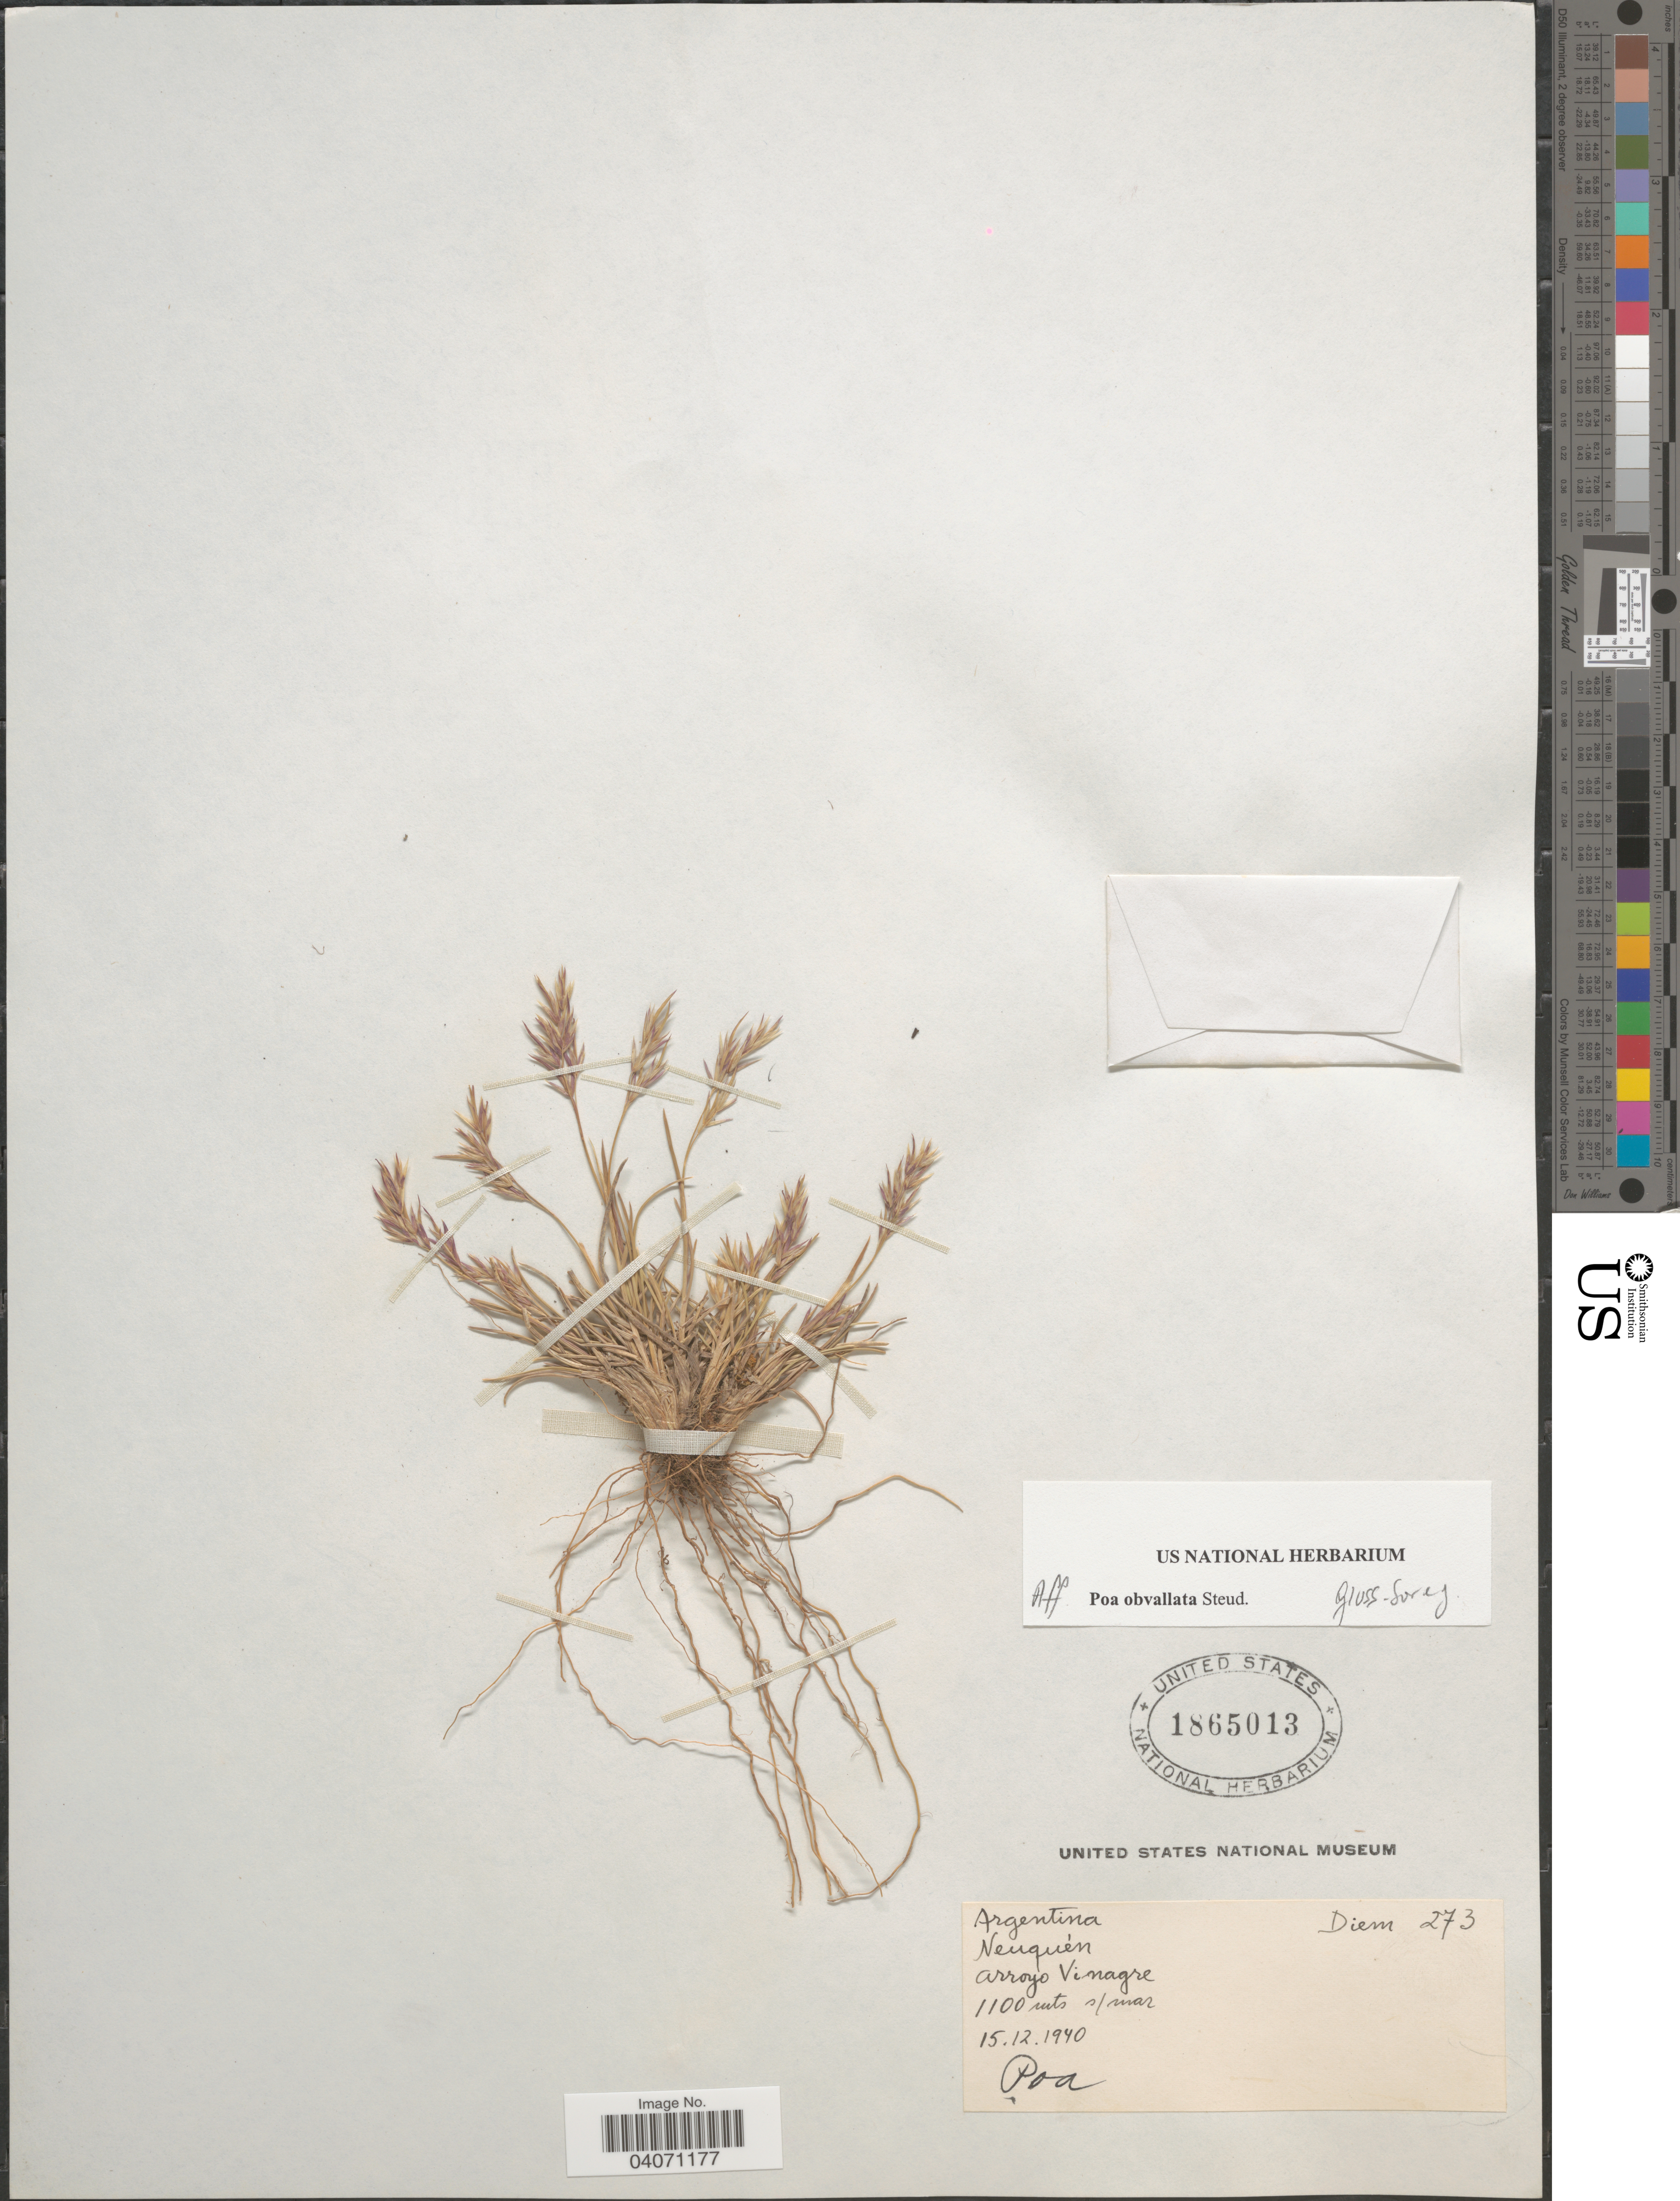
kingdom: Plantae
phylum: Tracheophyta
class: Liliopsida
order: Poales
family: Poaceae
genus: Poa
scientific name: Poa obvallata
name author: Steud.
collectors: Diem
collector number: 273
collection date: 1940-12-15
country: Argentina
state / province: Neuquen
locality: Arroyo Vinagre.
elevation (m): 1100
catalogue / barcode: US 1865013